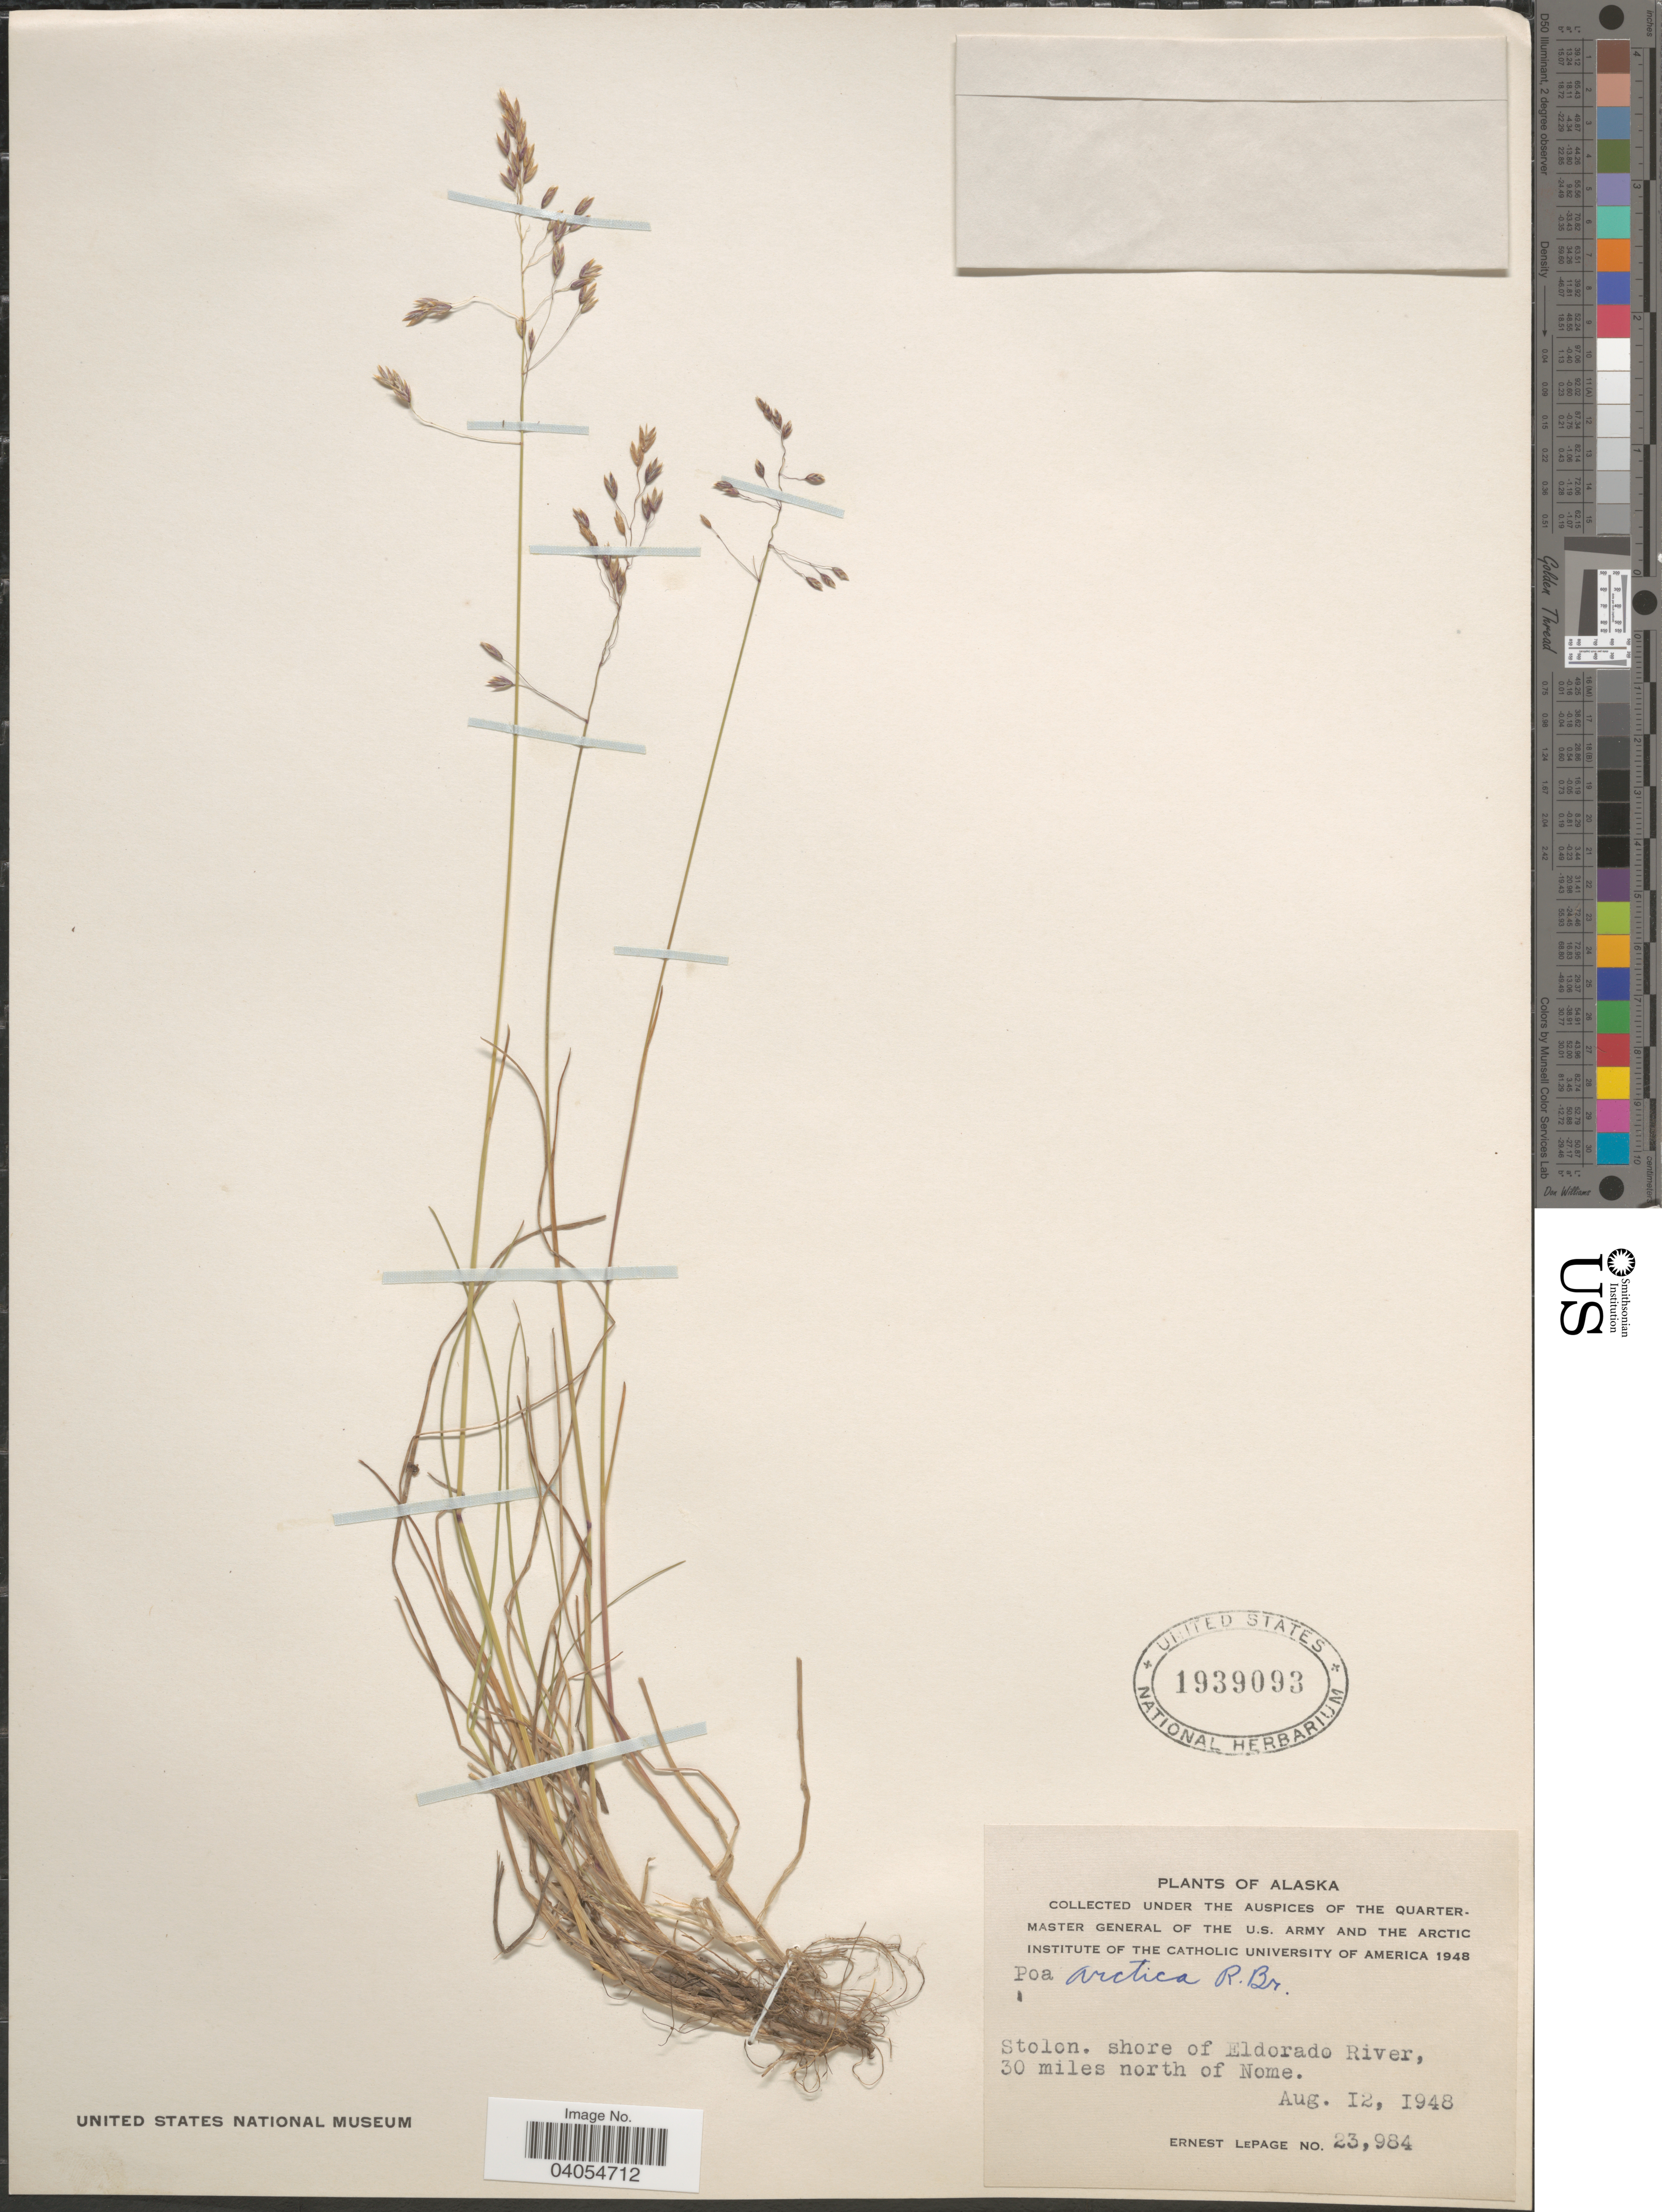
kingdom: Plantae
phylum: Tracheophyta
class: Liliopsida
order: Poales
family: Poaceae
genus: Poa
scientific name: Poa arctica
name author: R. Br.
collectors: E. Lepage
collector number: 23984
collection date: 1948-08-12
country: United States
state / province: Alaska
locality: Stolon, shore of Eldorado River, 30 miles north of Nome.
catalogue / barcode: US 1939093